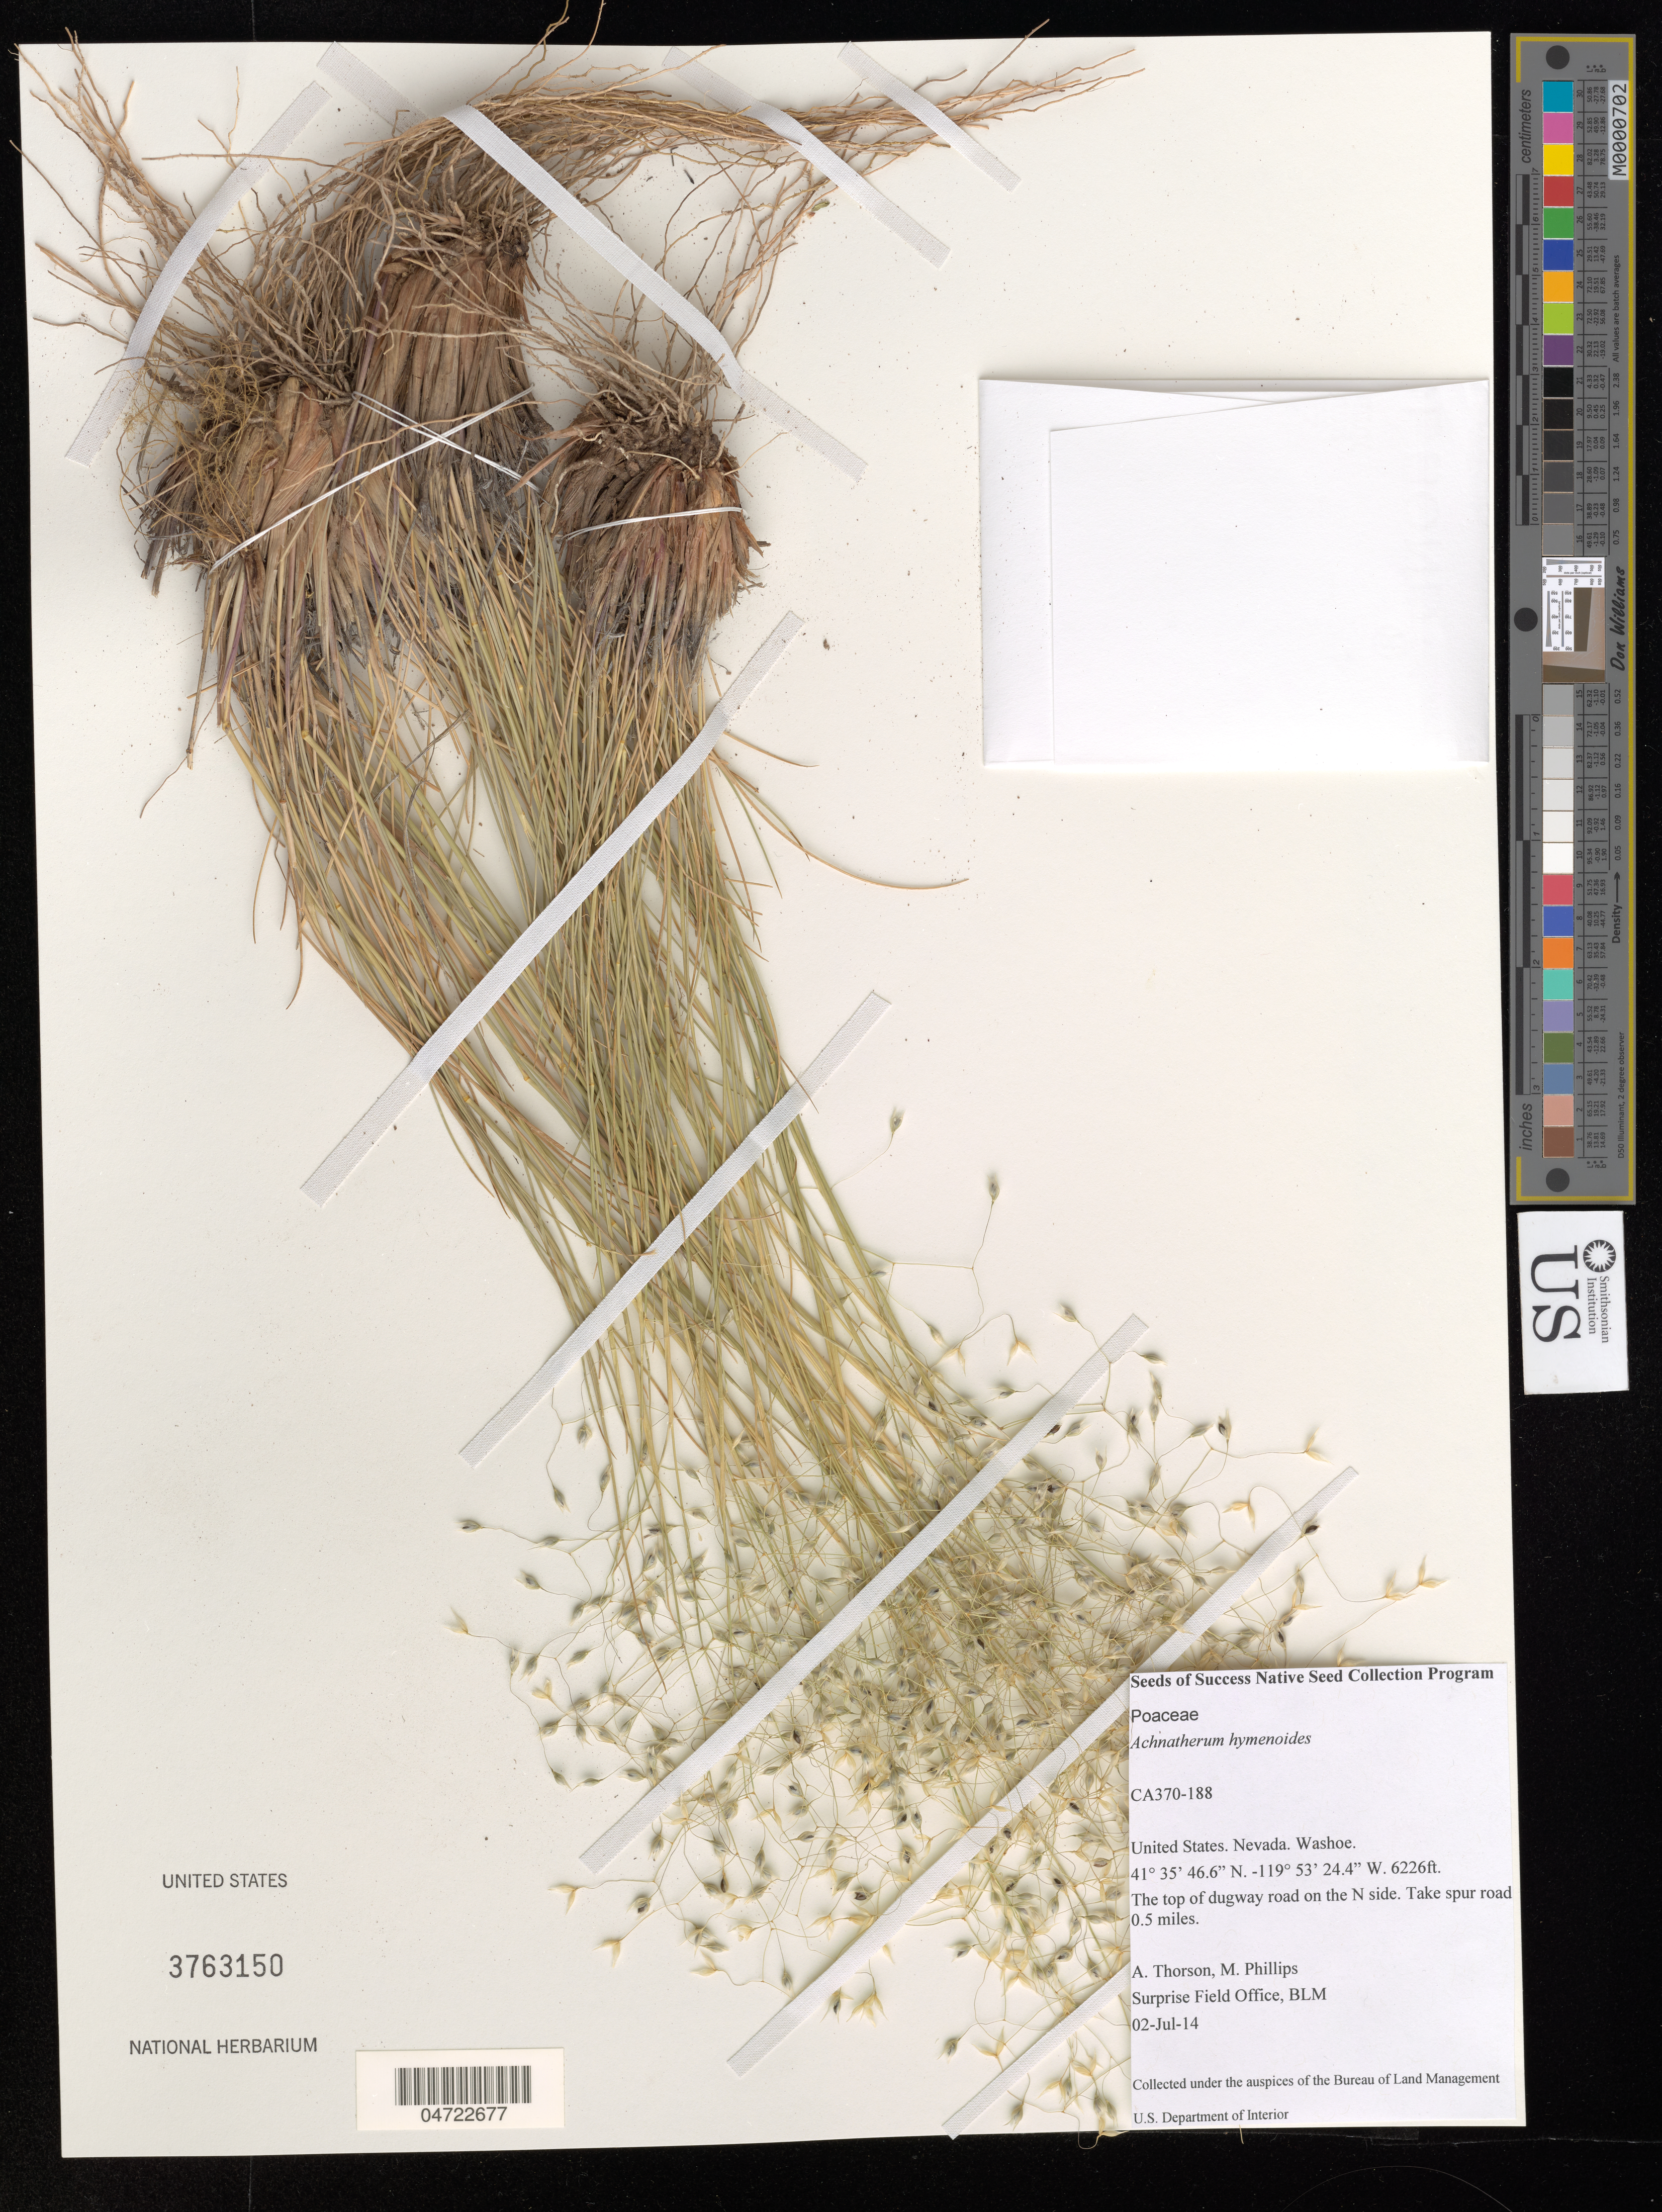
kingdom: Plantae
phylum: Tracheophyta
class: Liliopsida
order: Poales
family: Poaceae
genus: Achnatherum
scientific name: Achnatherum hymenoides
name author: (Roem. & Schult.) Barkworth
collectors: A. Thorson & M. Phillips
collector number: CA370-188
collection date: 2014-07-02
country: United States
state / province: Nevada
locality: Washoe. The top of dugway road on the N side. Take spur road 0.5 miles.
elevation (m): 1898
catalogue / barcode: US 3763150